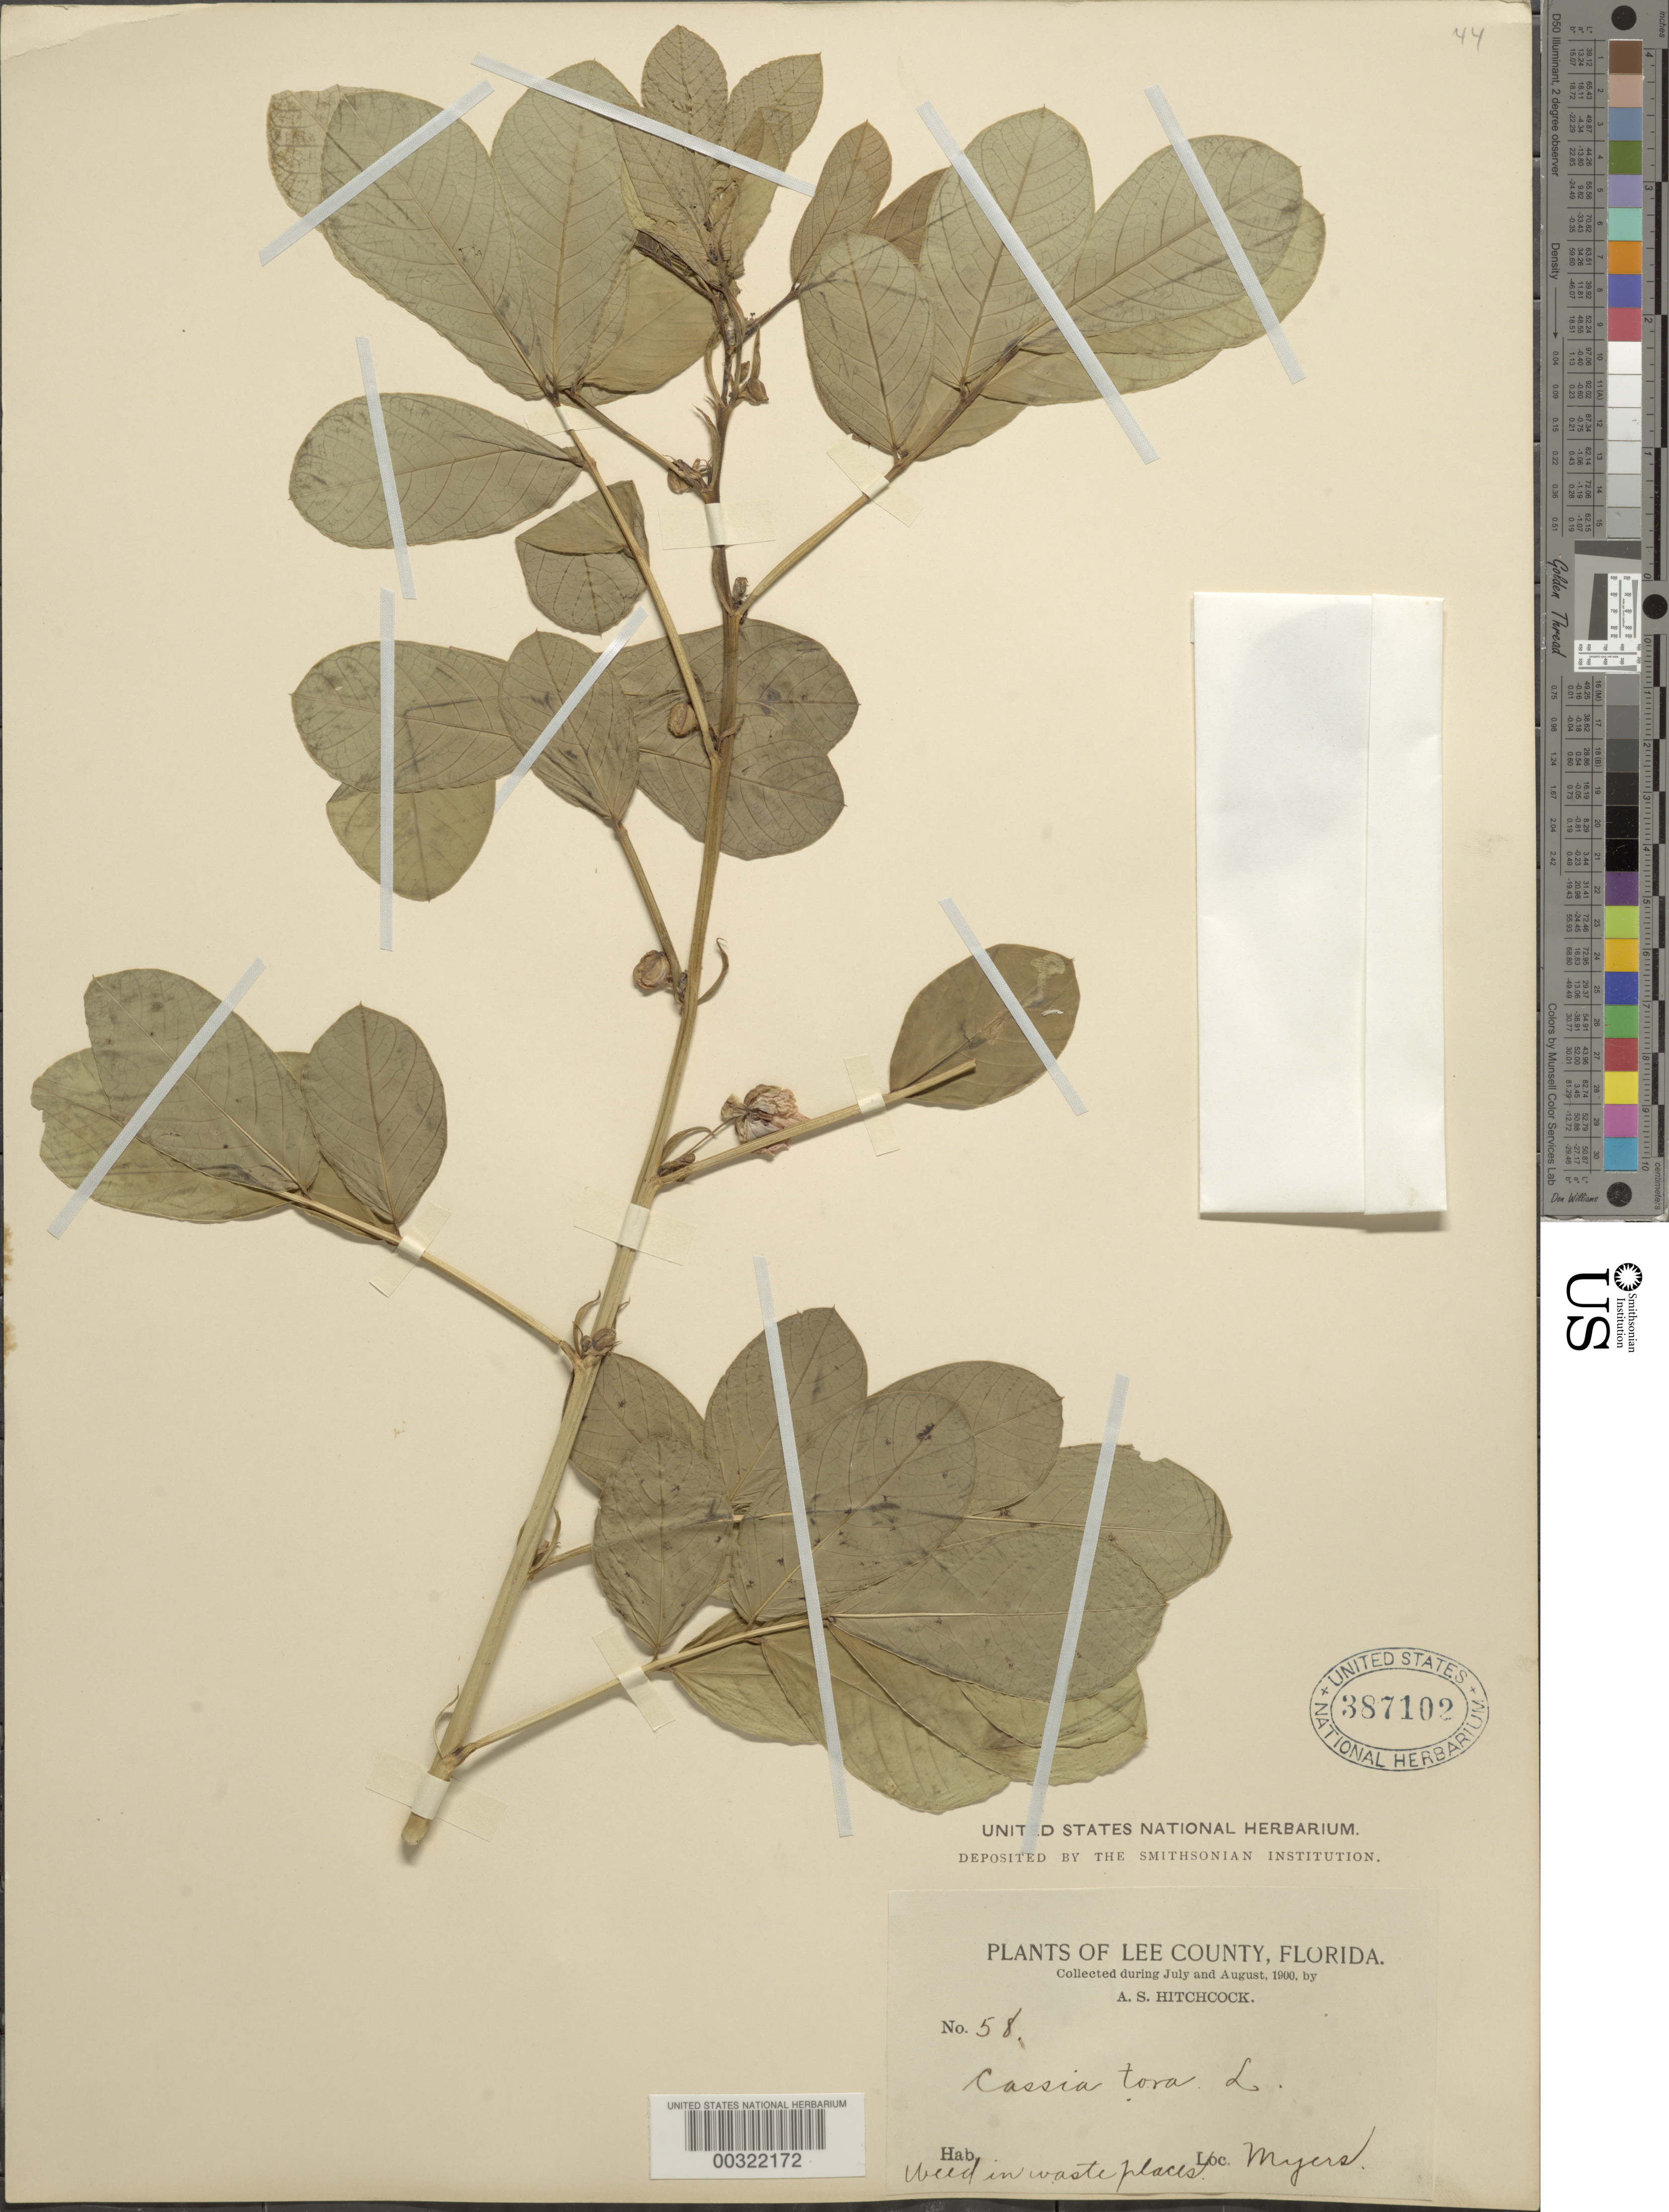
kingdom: Plantae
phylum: Tracheophyta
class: Magnoliopsida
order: Fabales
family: Fabaceae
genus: Senna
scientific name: Senna obtusifolia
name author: (L.) H.S. Irwin & Barneby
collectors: A. S. Hitchcock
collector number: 58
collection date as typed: Jul 1900 to -- Aug 1900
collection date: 1900-07/1900-08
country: United States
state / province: Florida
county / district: Lee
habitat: Waste places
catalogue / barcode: US 387102